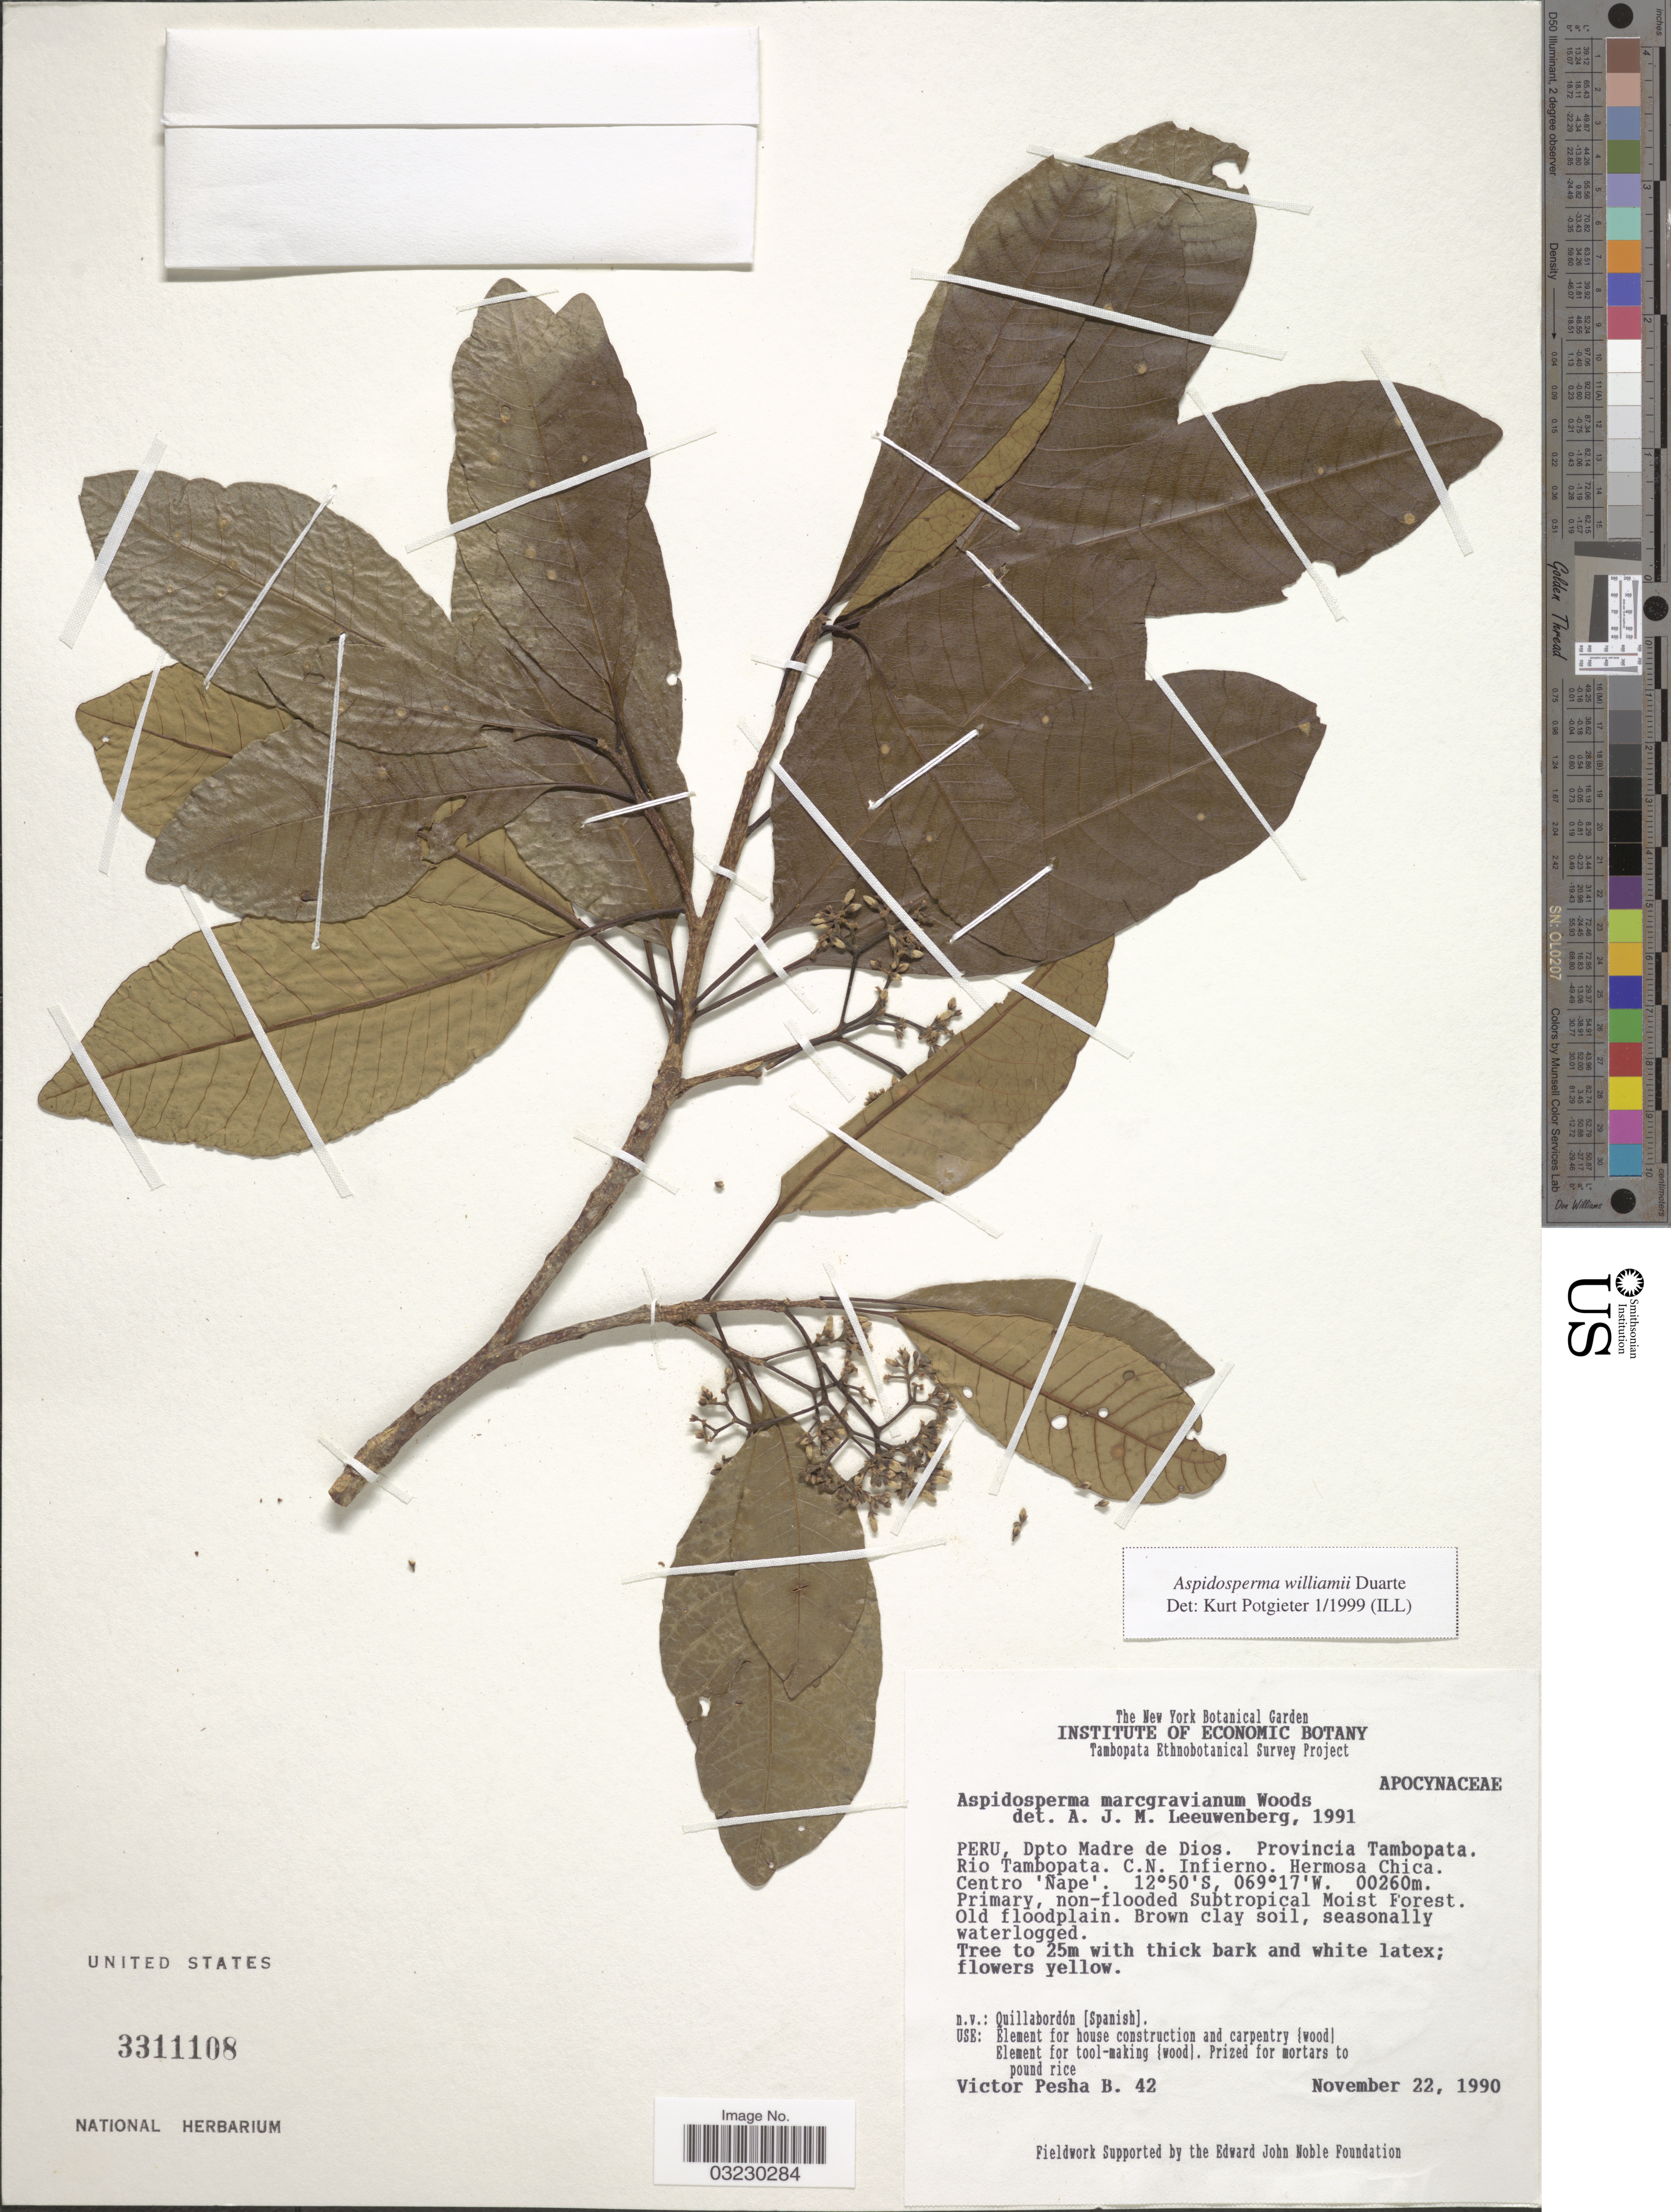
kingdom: Plantae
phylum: Tracheophyta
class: Magnoliopsida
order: Gentianales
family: Apocynaceae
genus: Aspidosperma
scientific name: Aspidosperma williamii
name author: Duarte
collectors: V. Pesha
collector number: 42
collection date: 1990-11-22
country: Peru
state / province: Madre de Dios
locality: Dpto Madre de Dios. Provincia Tambopata. Rio Tambopata. C. N. Infierno. Hermosa Chica. Centro 'Nape'.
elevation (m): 260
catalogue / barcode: US 3311108